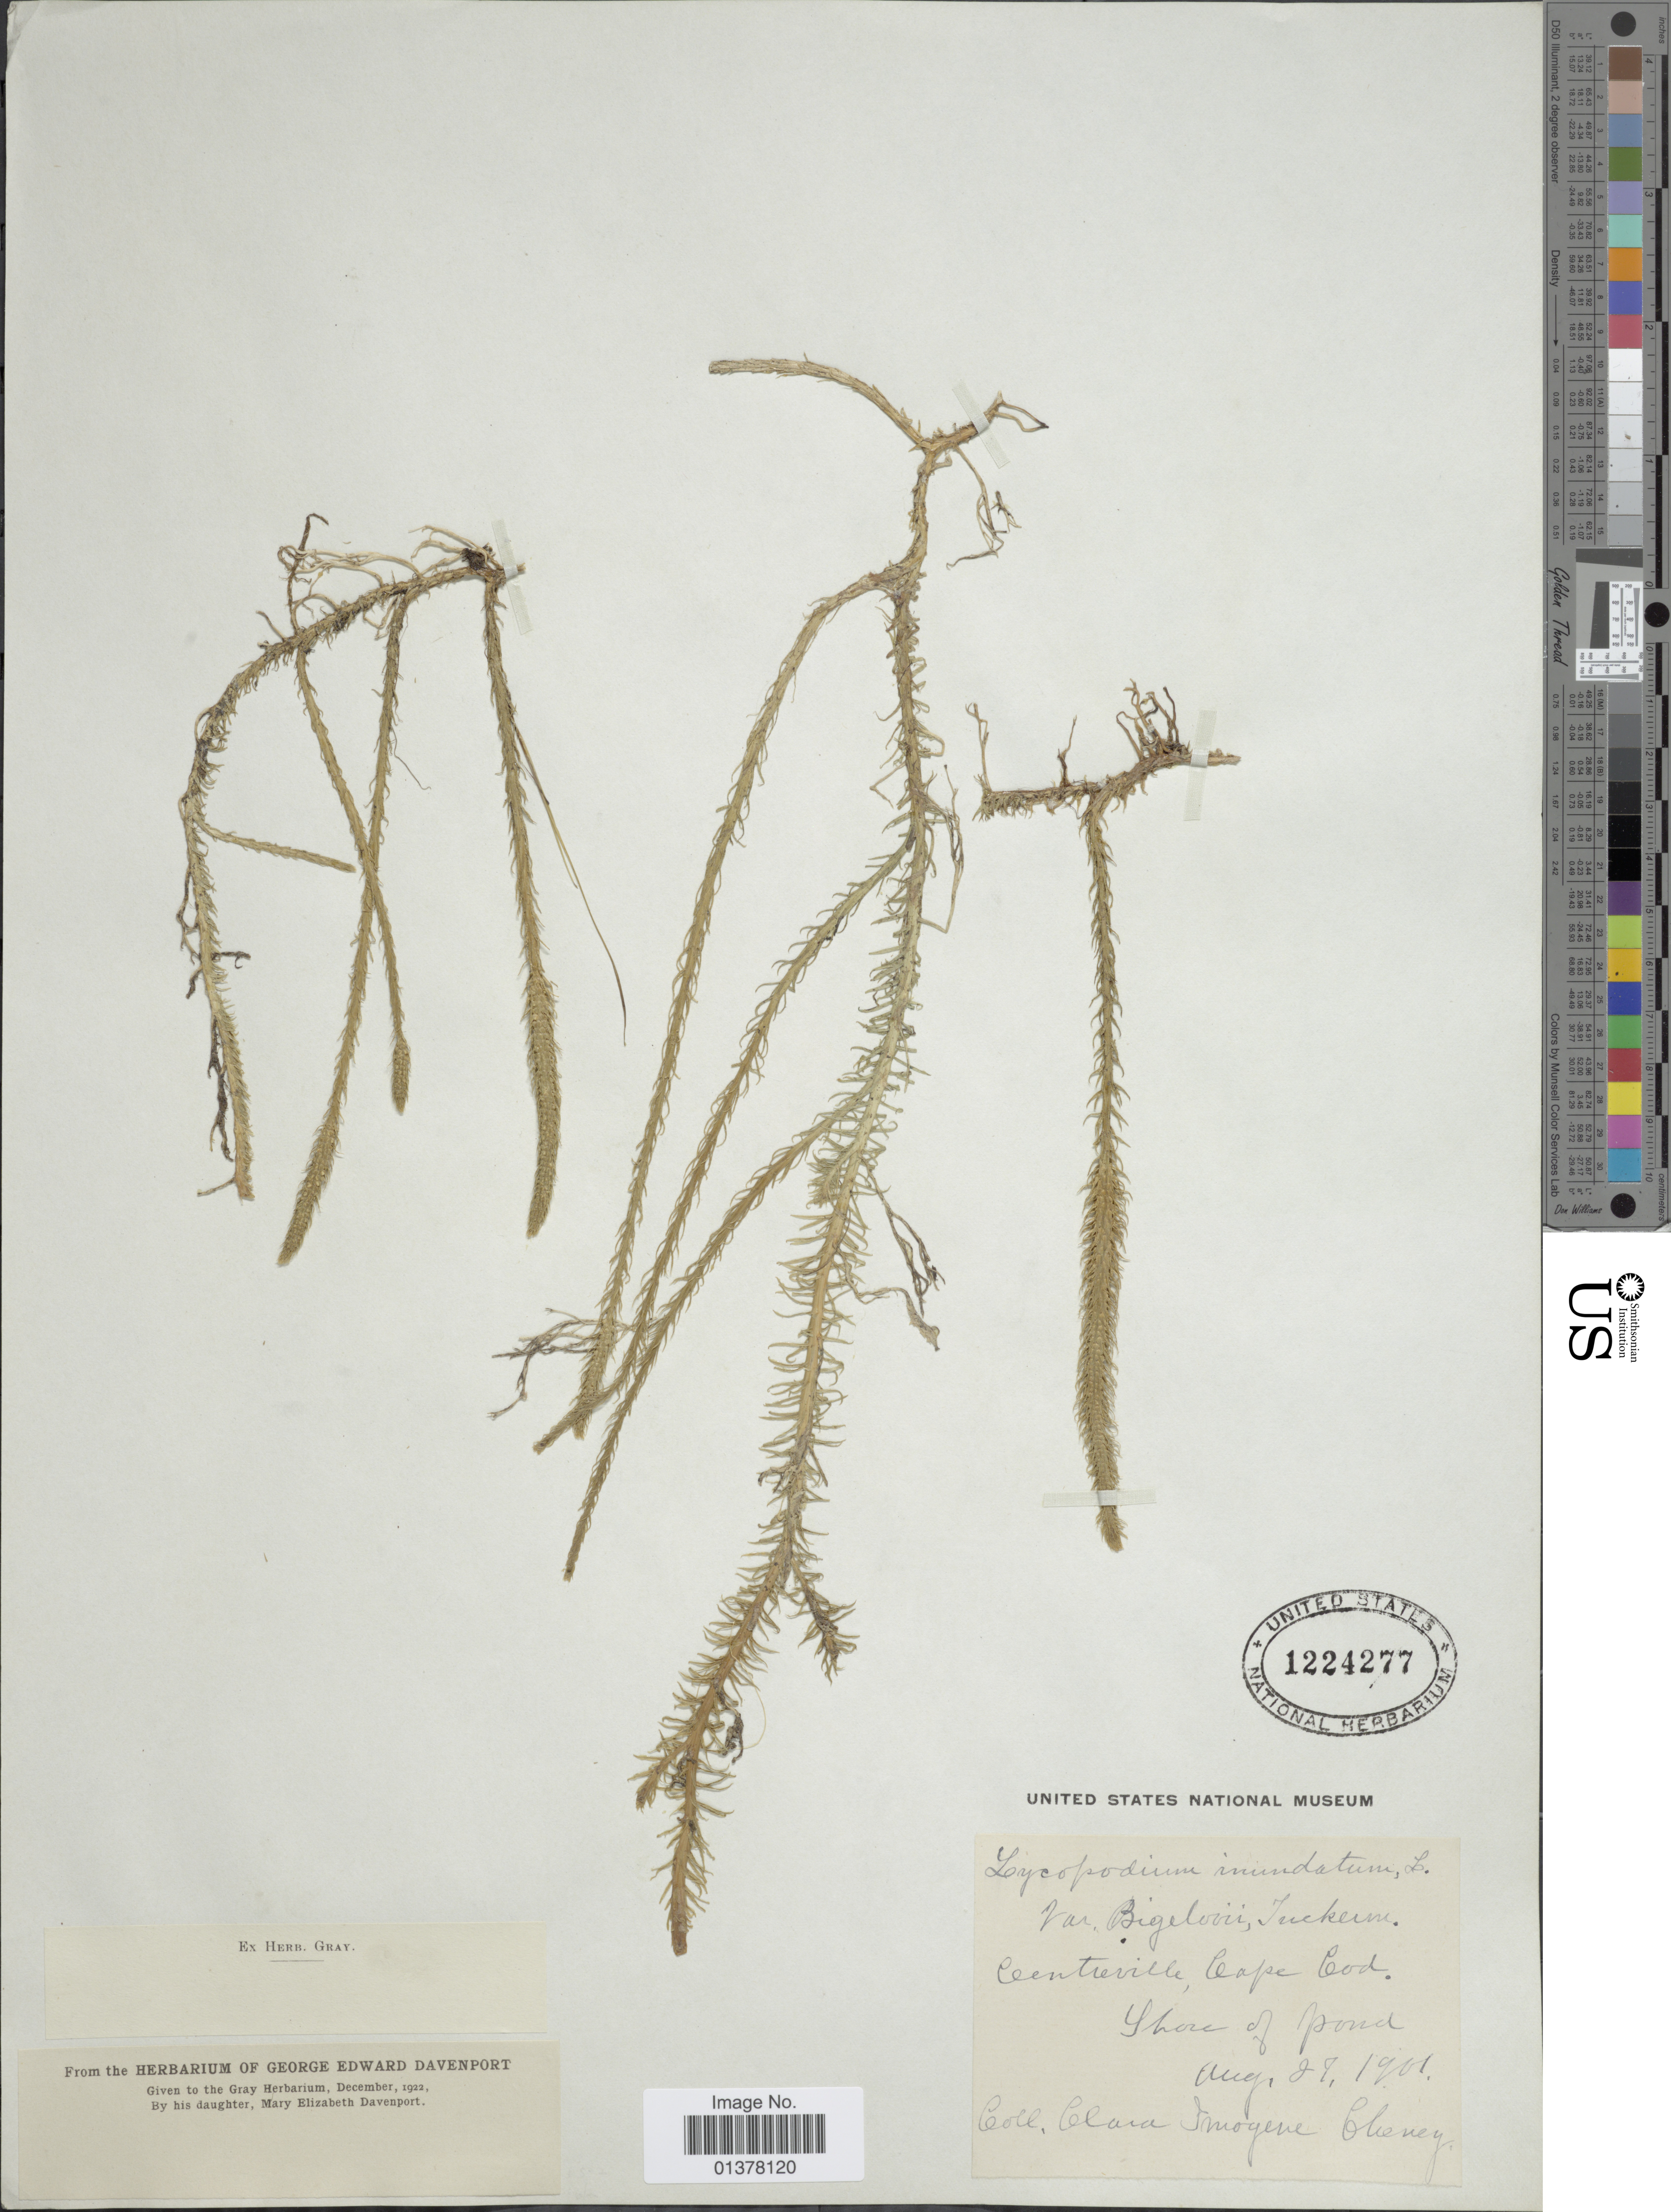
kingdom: Plantae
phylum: Tracheophyta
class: Lycopodiopsida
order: Lycopodiales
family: Lycopodiaceae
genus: Lycopodiella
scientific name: Lycopodiella appressa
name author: (Chapm.) Cranfill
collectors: C. Cheney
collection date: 1901-08-27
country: United States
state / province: Massachusetts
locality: Centreville, Cape Cod, Shore of pond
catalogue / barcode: US 1224277